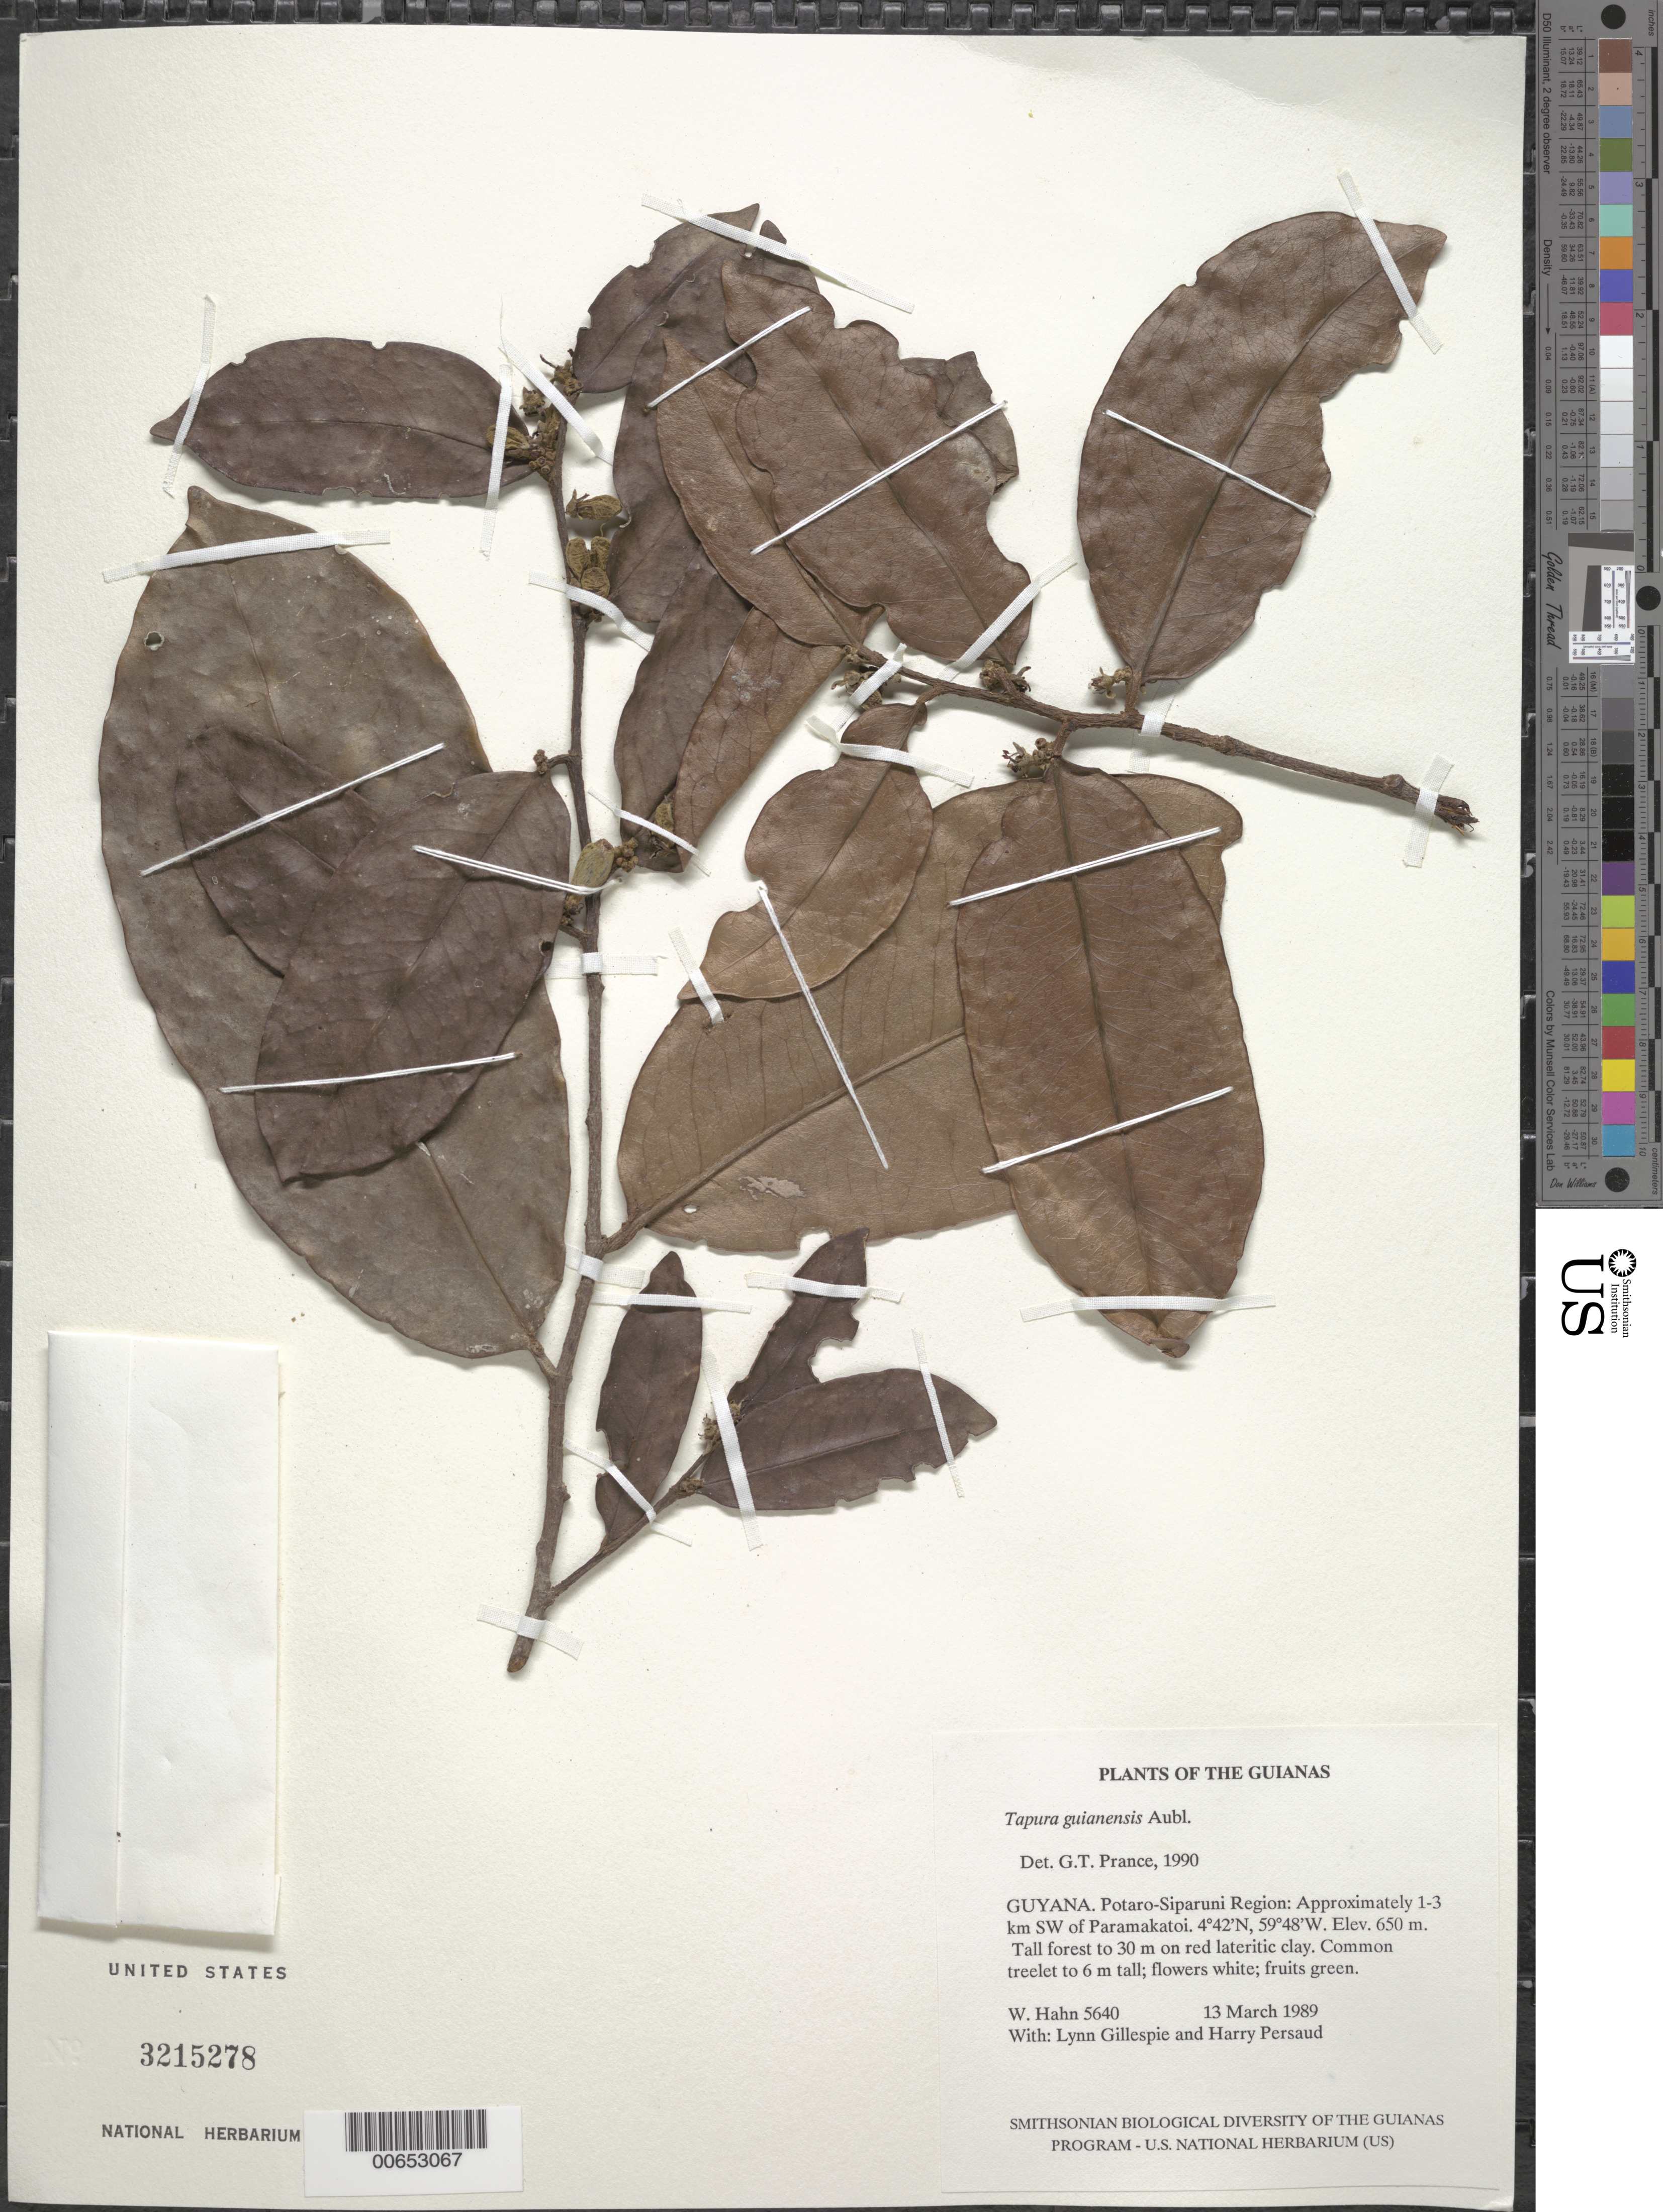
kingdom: Plantae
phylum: Tracheophyta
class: Magnoliopsida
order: Malpighiales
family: Dichapetalaceae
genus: Tapura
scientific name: Tapura guianensis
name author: Aubl.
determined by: Prance, G. T.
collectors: W. Hahn, L. J. Gillespie & H. Persaud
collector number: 5640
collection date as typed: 13 March 1989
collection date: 1989-03-13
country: Guyana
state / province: Potaro-Siparuni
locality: Approximately 1-3 km SW of Paramakatoi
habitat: Tall forest to 30 m on red lateritic clay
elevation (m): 650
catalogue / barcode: US 3215278